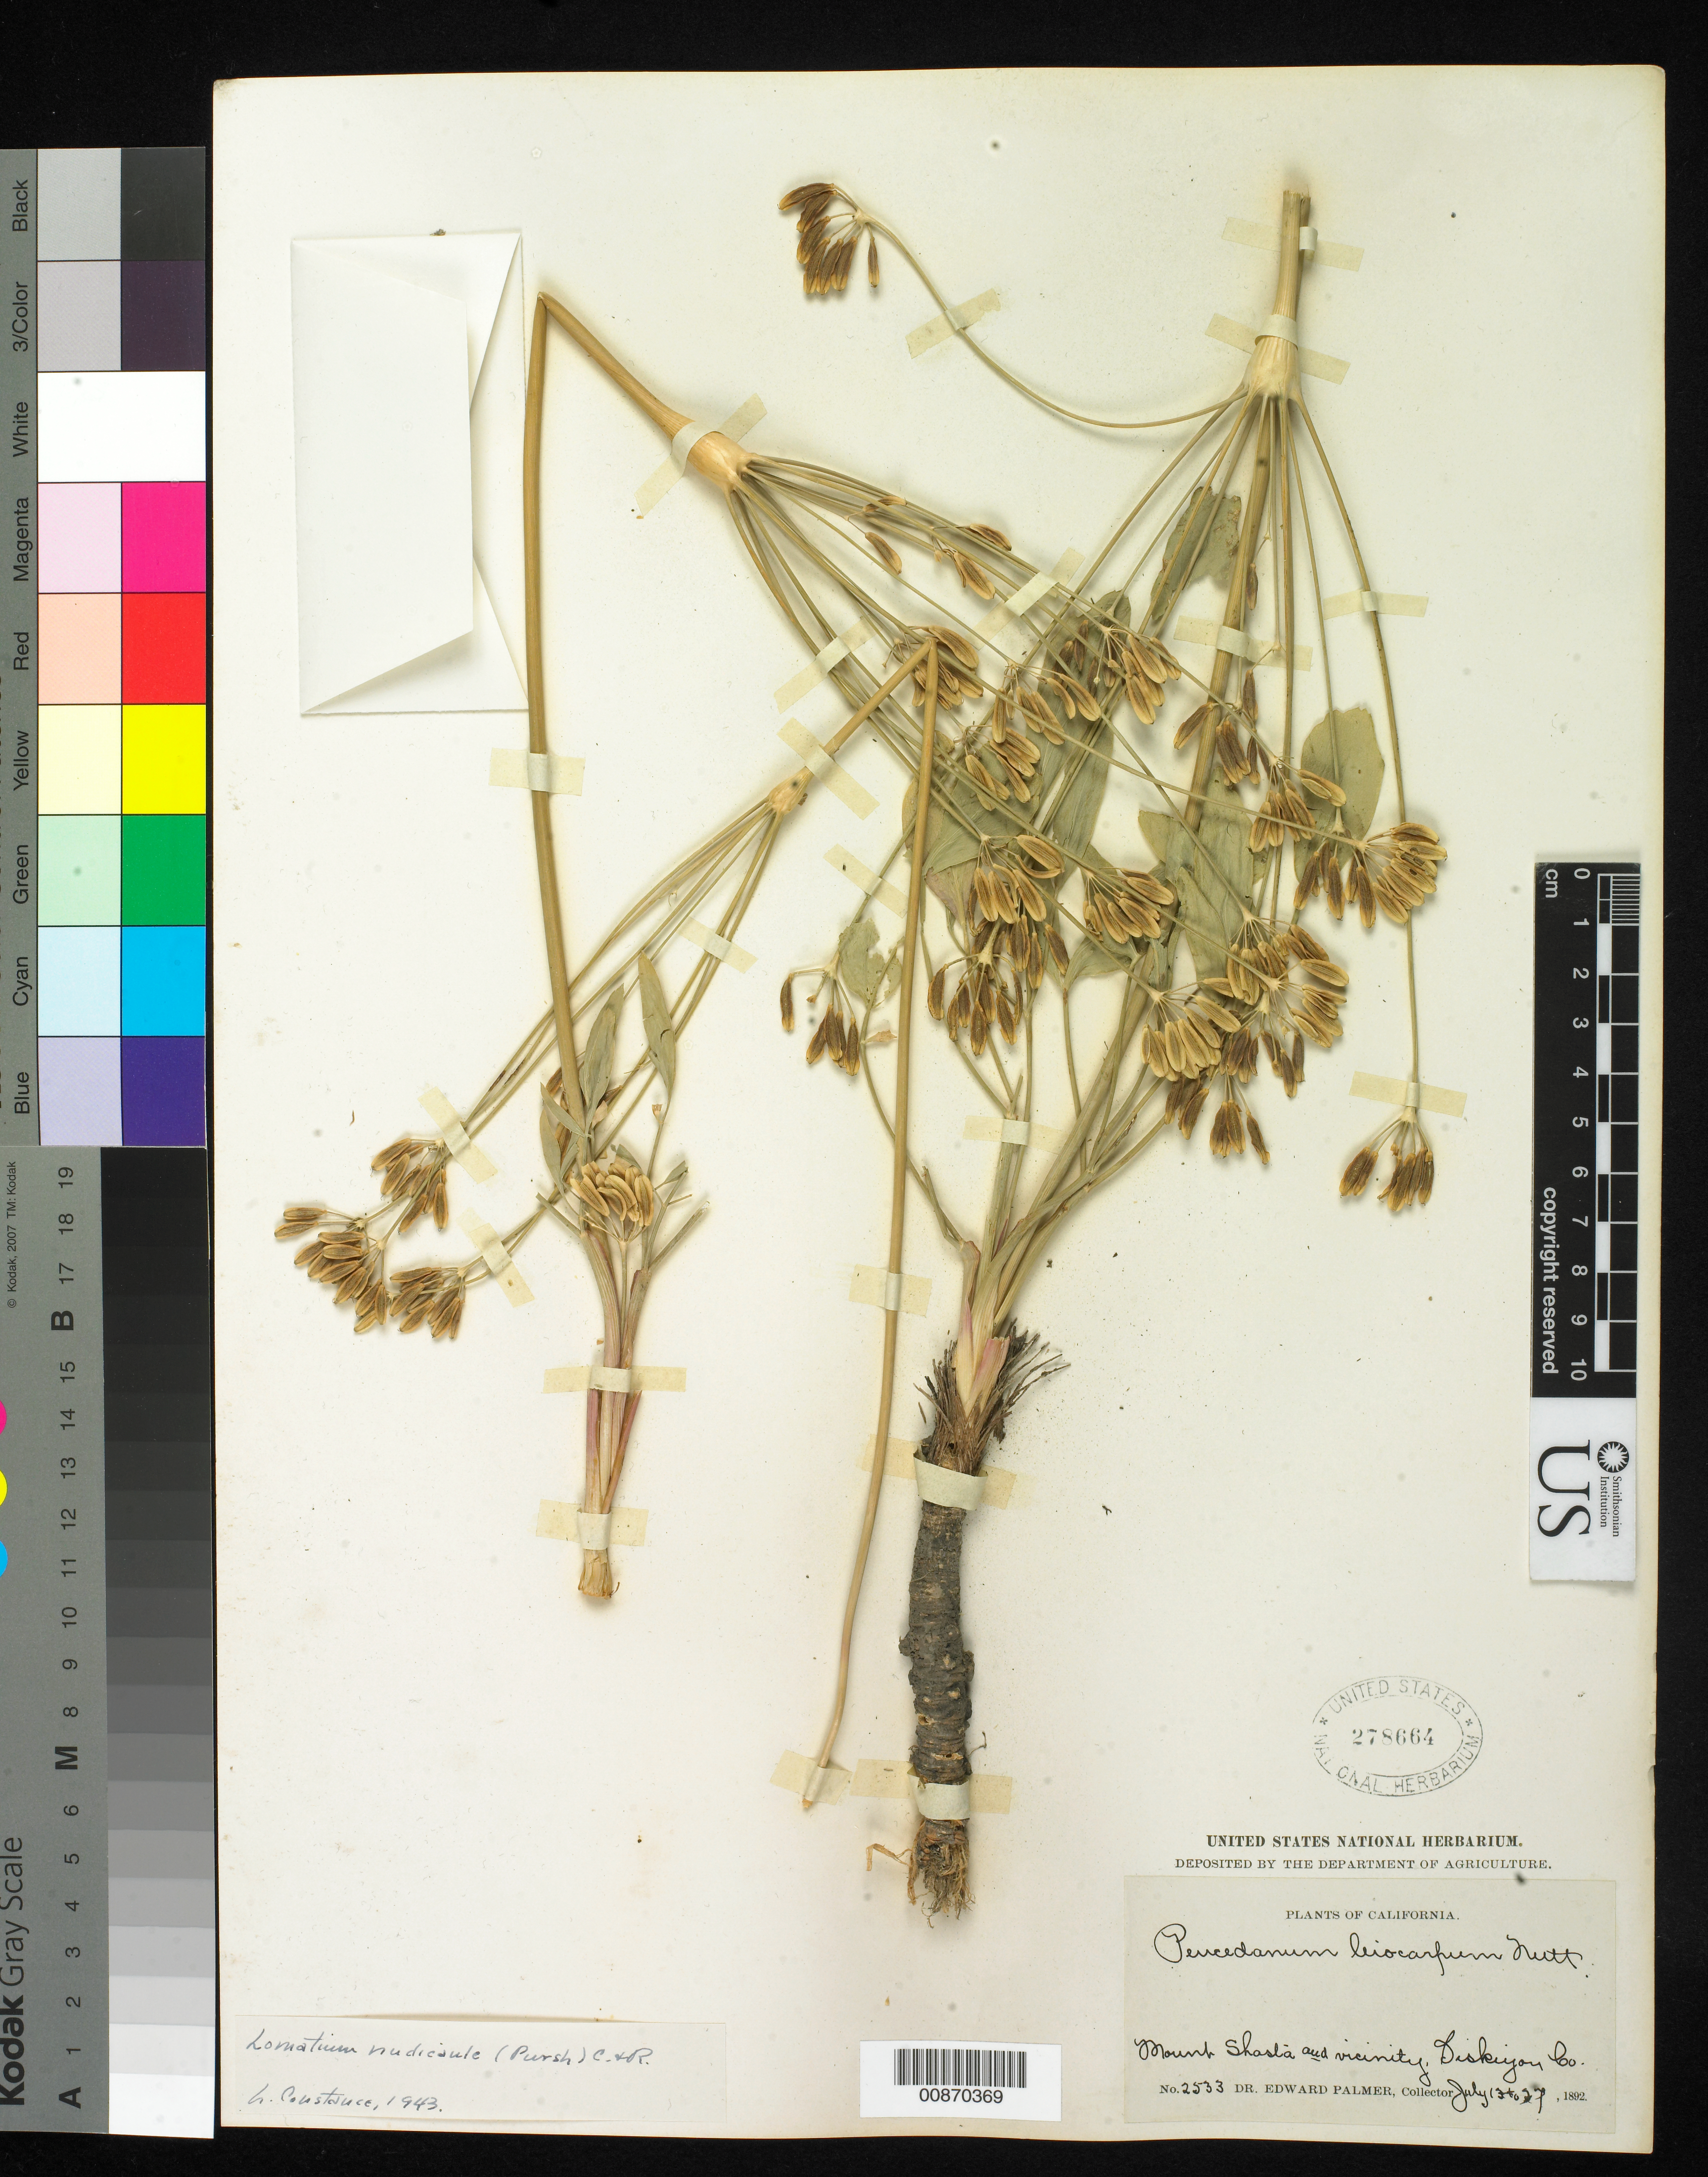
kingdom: Plantae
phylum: Tracheophyta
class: Magnoliopsida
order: Apiales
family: Apiaceae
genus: Lomatium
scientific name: Lomatium nudicaule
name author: (Pursh) J.M. Coult. & Rose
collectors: E. Palmer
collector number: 2533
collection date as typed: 13 Jul 1892 to 27 Jul 1892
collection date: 1892-07-13/1892-07-27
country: United States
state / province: California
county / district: Siskiyou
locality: Mount Shasta and vicinity, Siskiyou County, California.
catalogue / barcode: US 278664